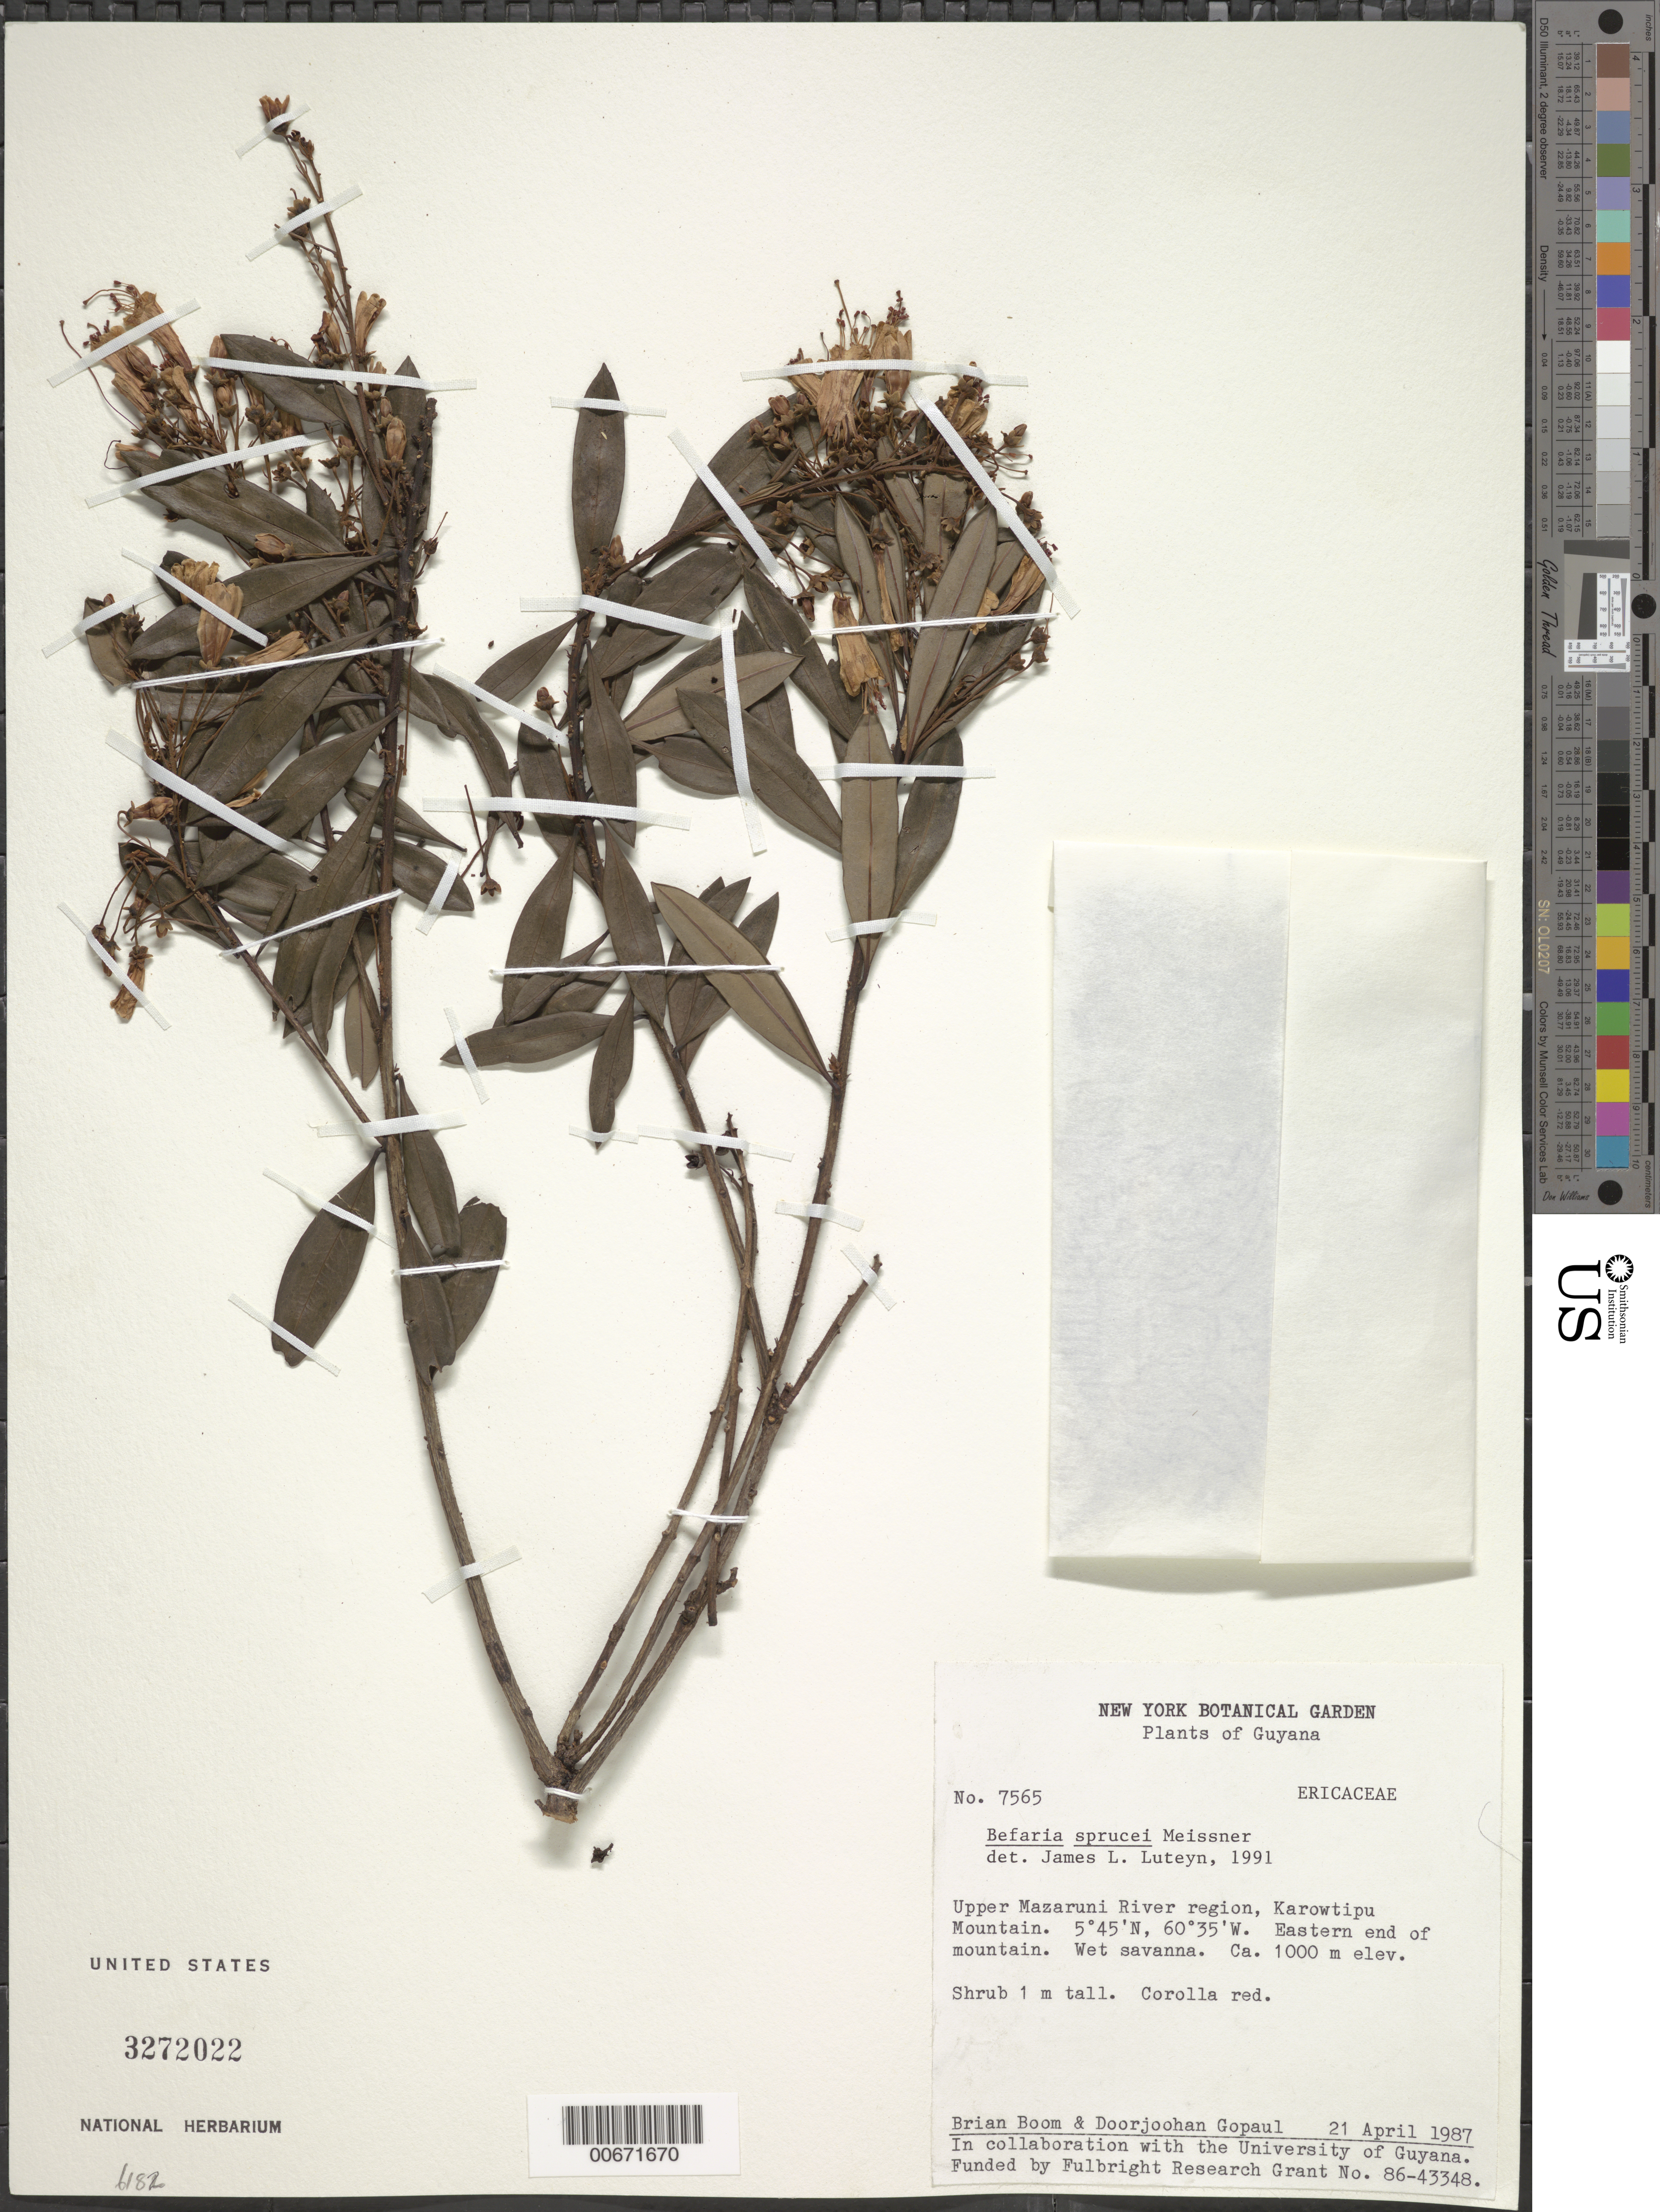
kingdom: Plantae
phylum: Tracheophyta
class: Magnoliopsida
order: Ericales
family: Ericaceae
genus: Bejaria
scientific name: Bejaria sprucei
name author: Meisn.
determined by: Luteyn, J. L.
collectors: B. M. Boom & D. Gopaul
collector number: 7565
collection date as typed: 21-Apr-87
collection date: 1987-04-21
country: Guyana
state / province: Cuyuni-Mazaruni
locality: Karowtipu Mt., upper Mazaruni R. region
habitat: Wet savanna, E end of Mt.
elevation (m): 1000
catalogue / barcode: US 3272022